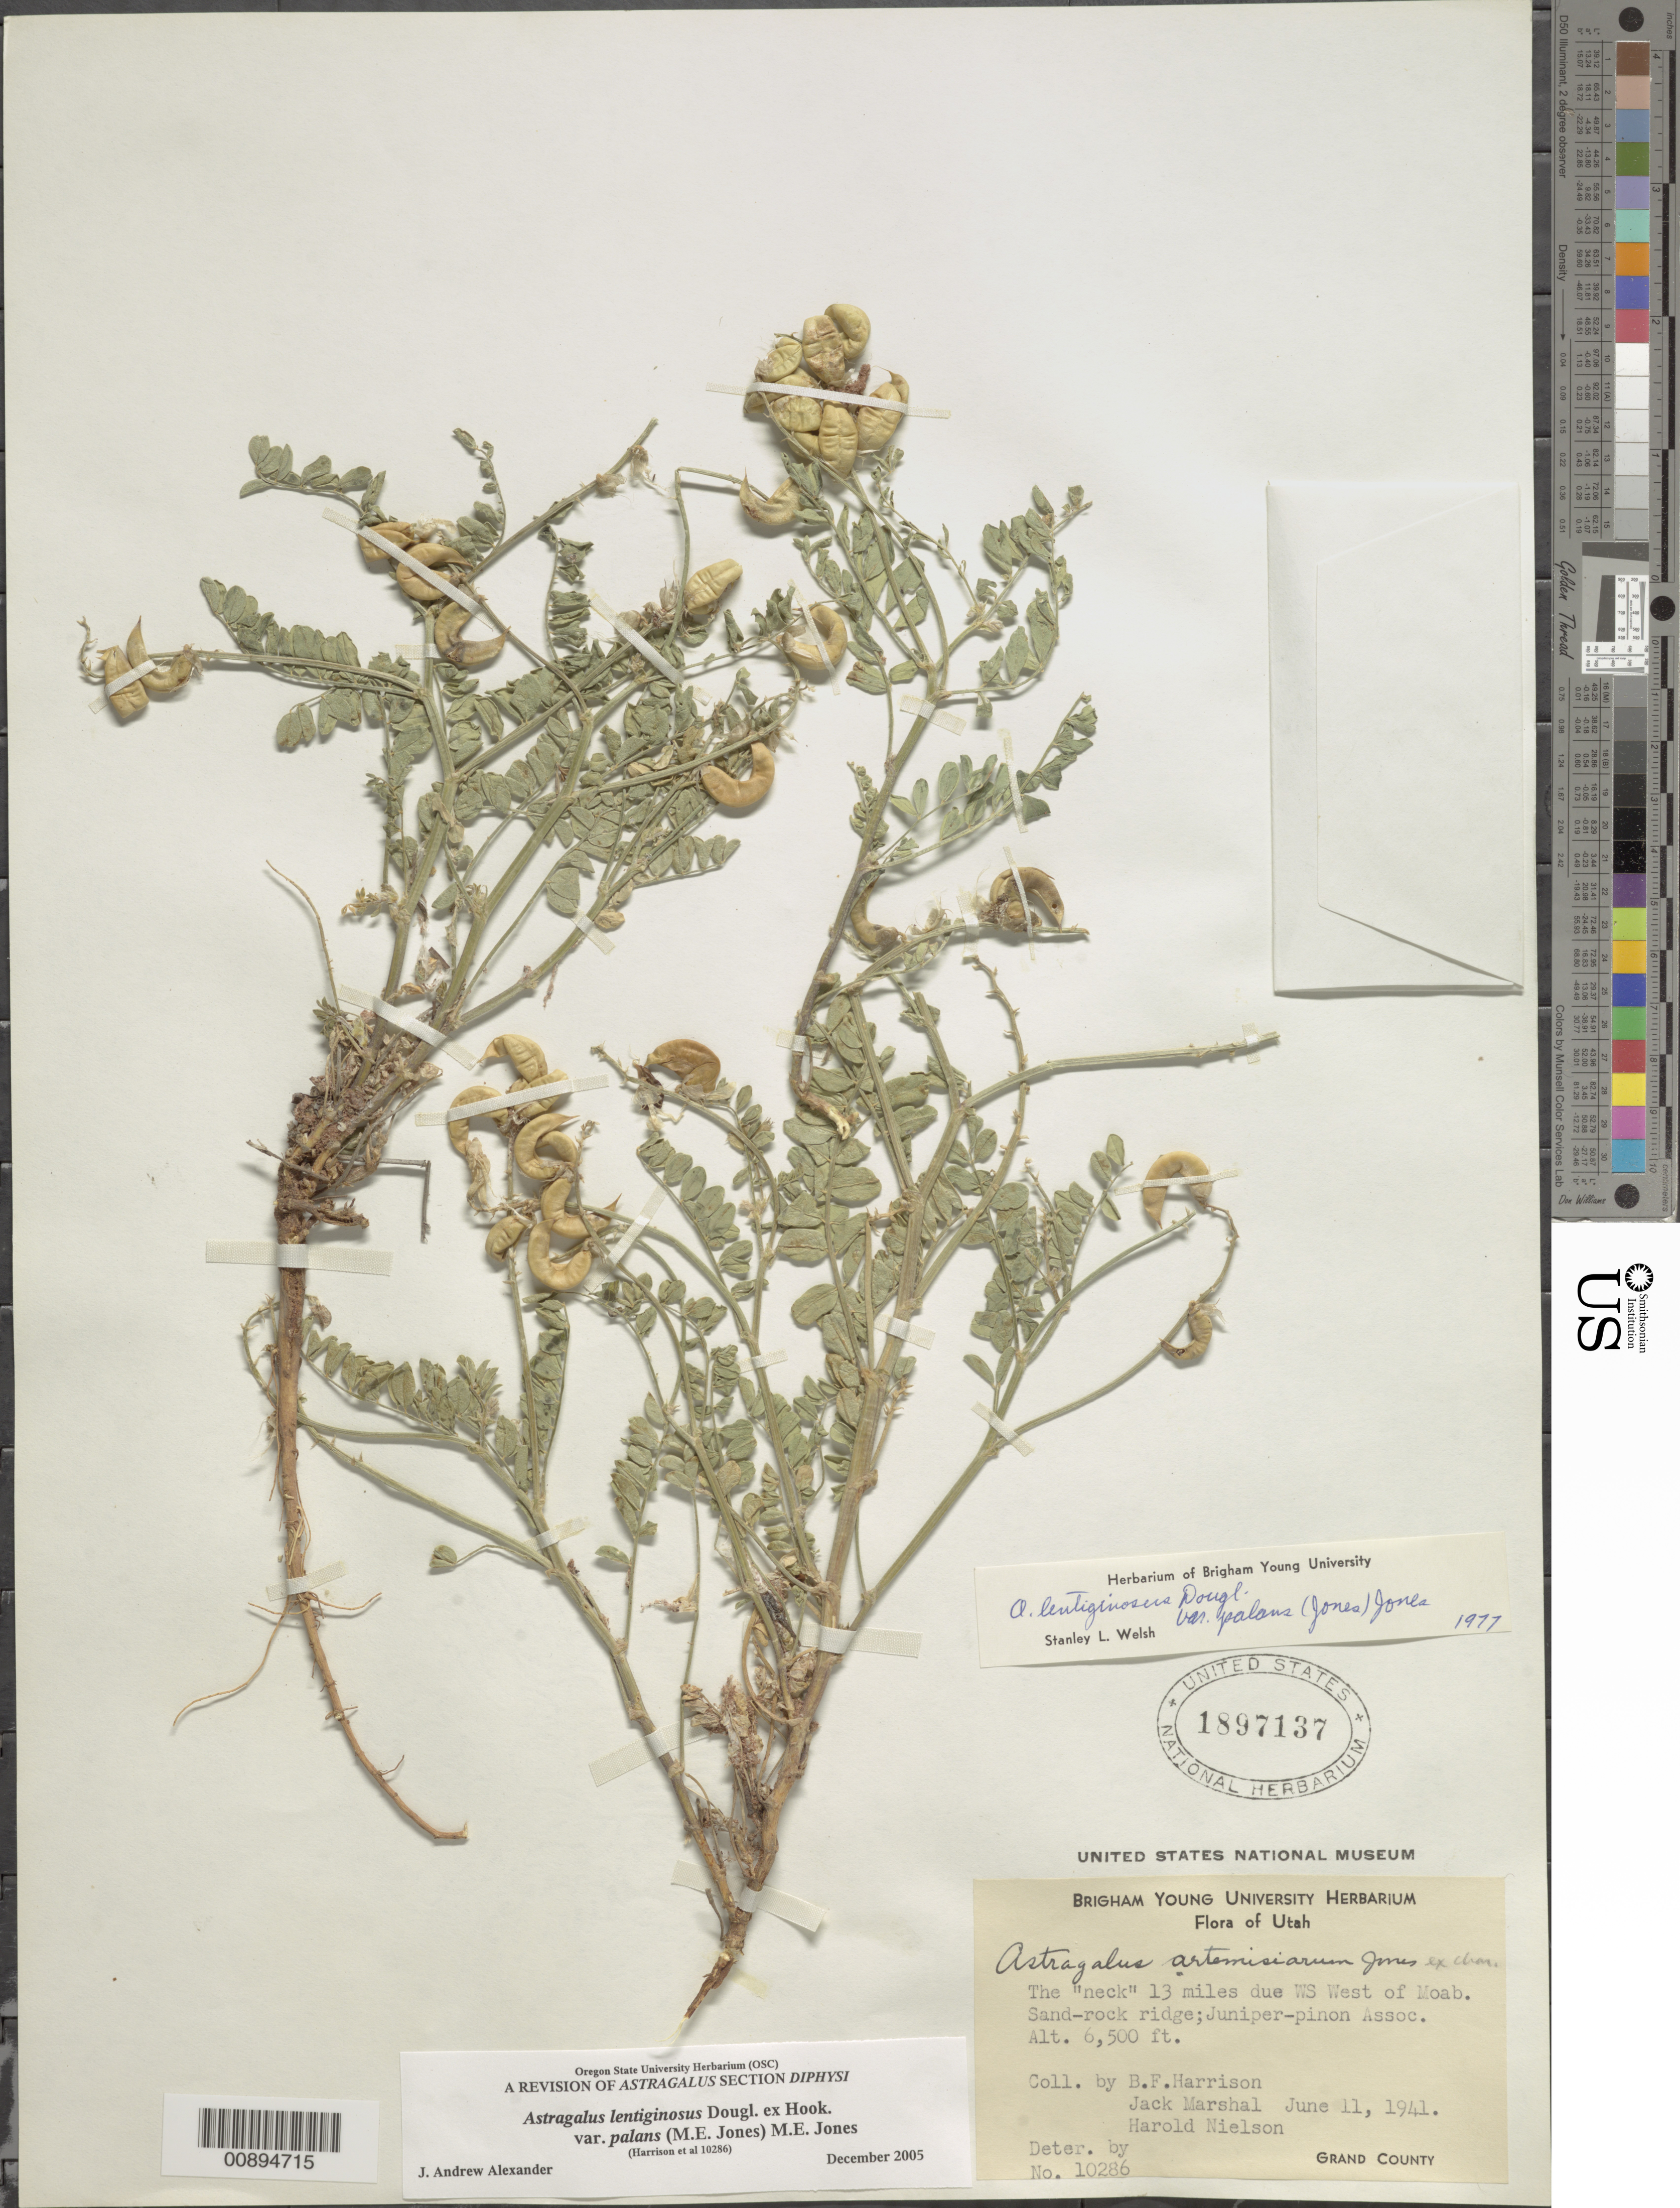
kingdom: Plantae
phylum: Tracheophyta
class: Magnoliopsida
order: Fabales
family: Fabaceae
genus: Astragalus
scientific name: Astragalus lentiginosus var. palans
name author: (M.E. Jones) M.E. Jones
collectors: G. Marshal, B. F. Harrison & H. Nielson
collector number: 10286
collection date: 1941-06-11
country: United States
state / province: Utah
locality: The "neck" 13 miles due WSW of Moab.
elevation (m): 1981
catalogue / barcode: US 1897137